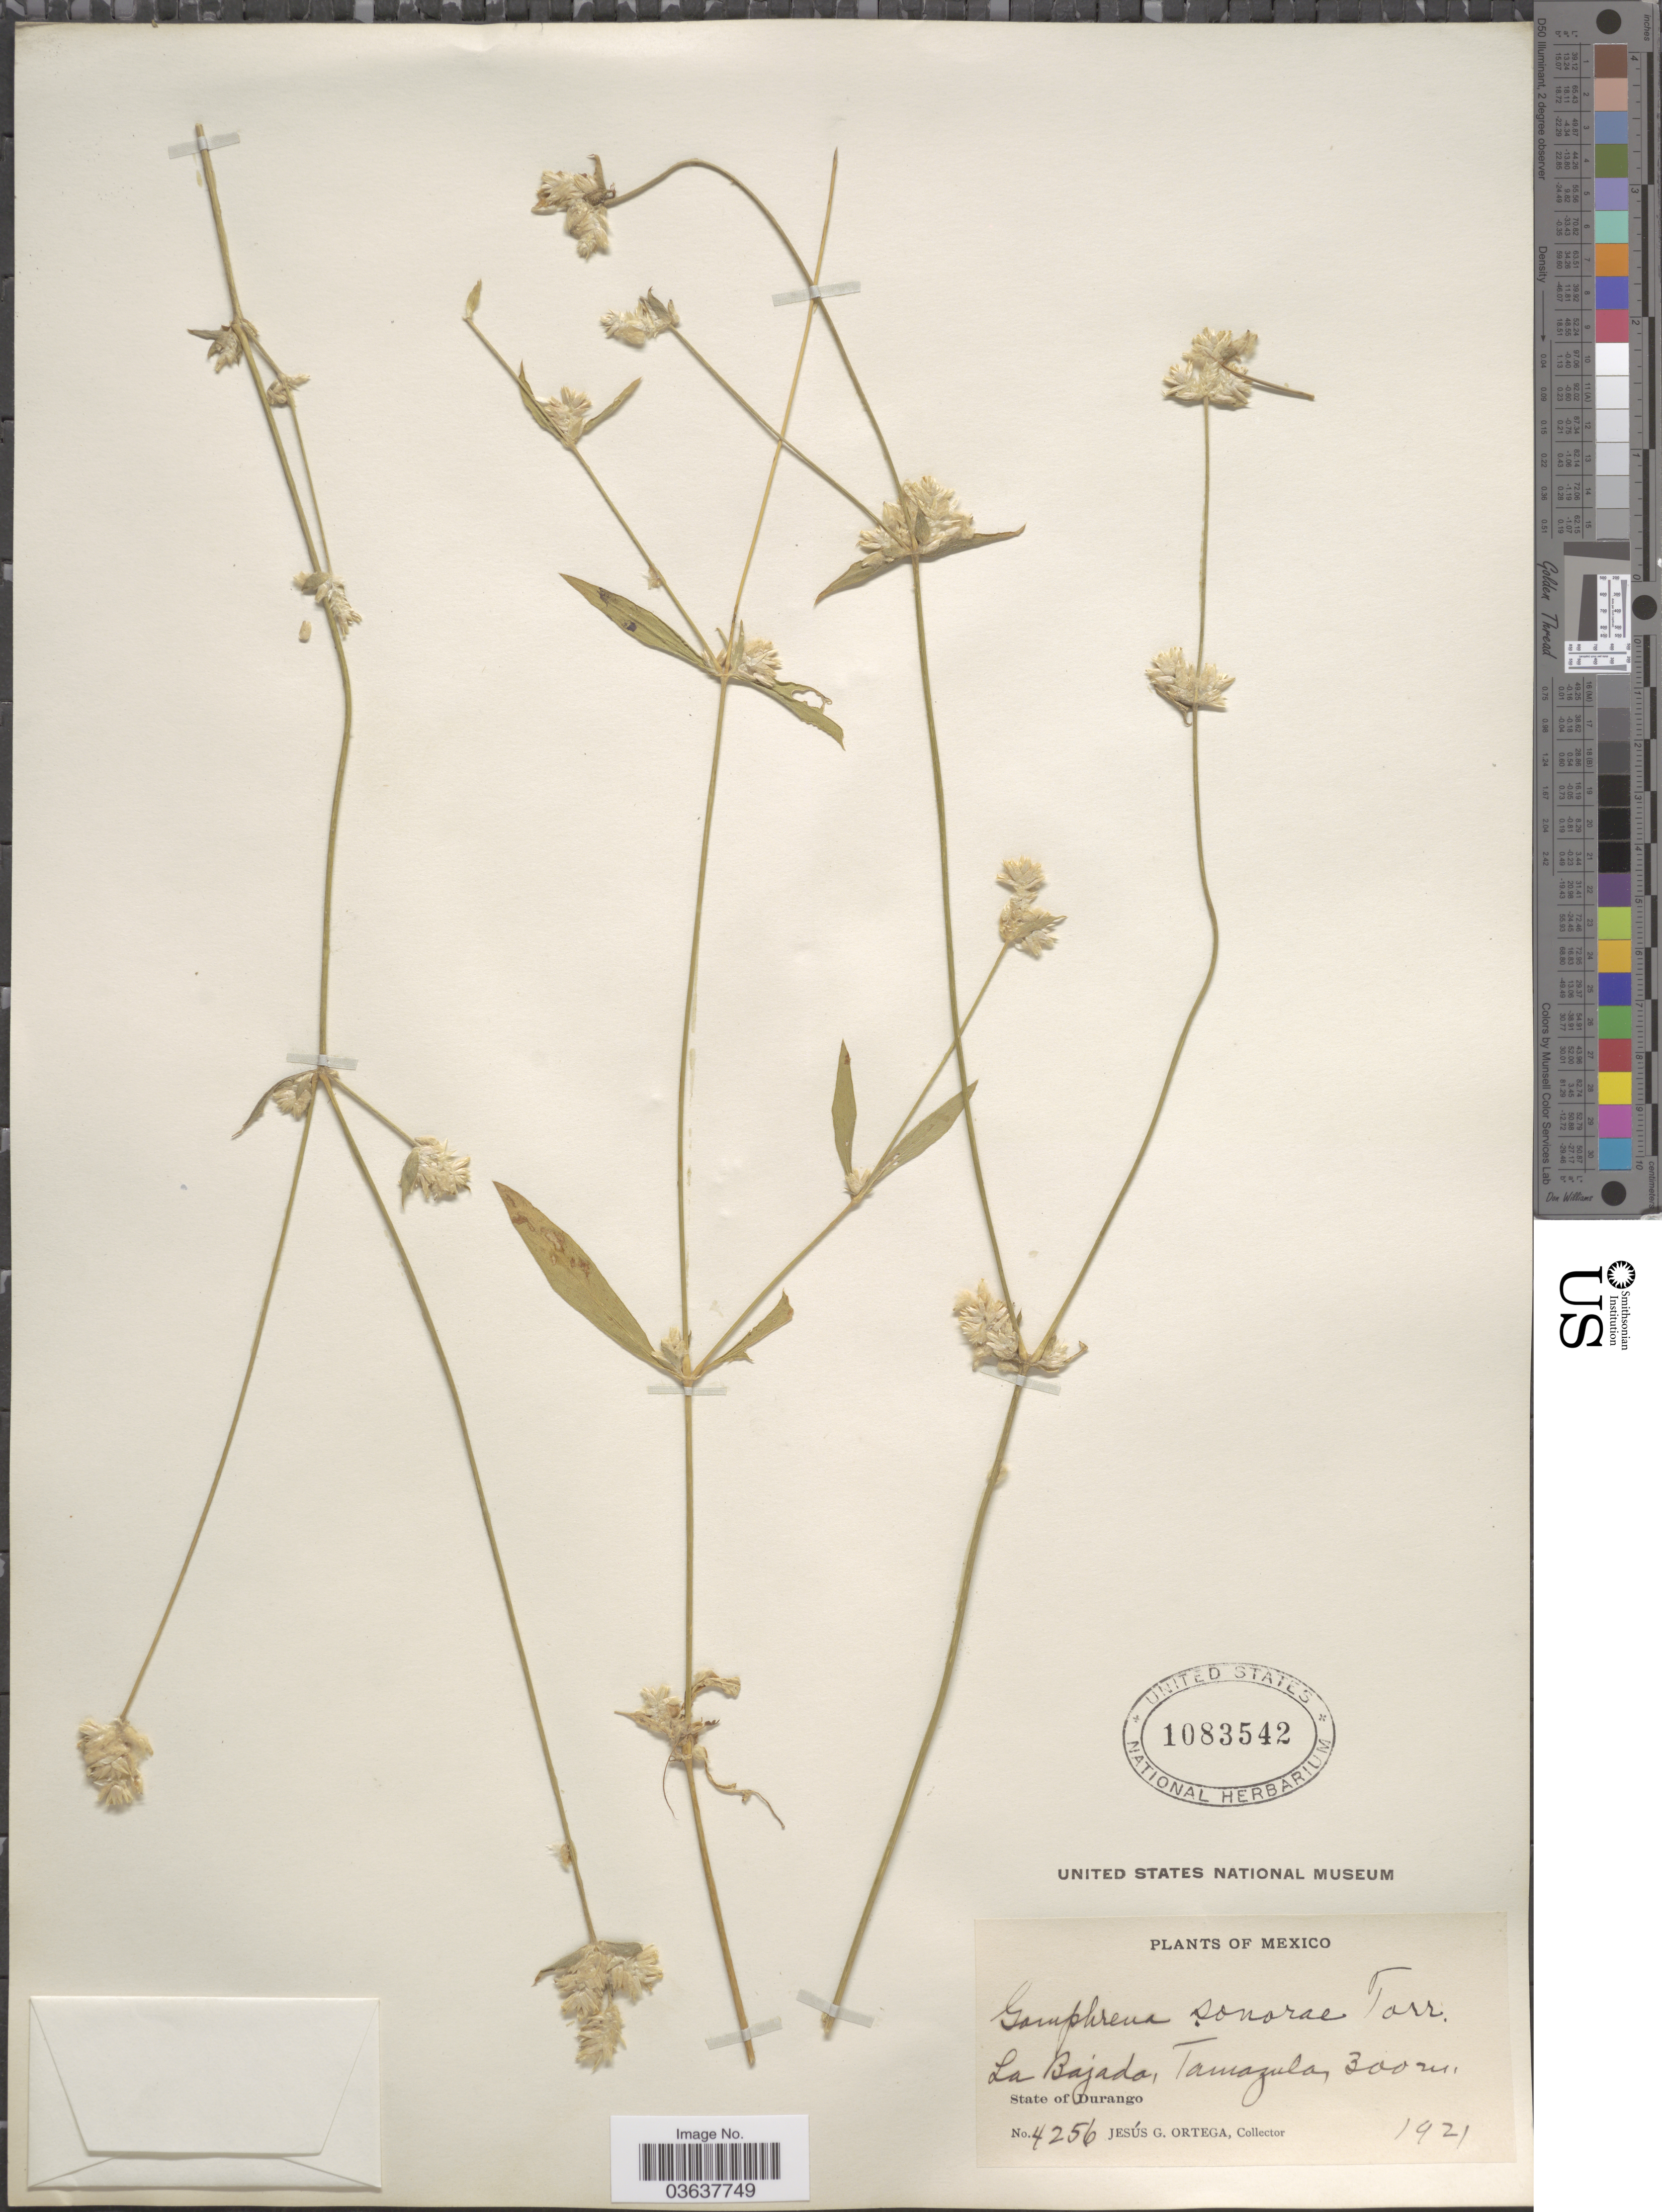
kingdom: Plantae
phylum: Tracheophyta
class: Magnoliopsida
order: Caryophyllales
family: Amaranthaceae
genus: Gomphrena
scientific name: Gomphrena sonorae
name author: Torr. in Emory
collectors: J. Ortega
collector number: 4256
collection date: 1921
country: Mexico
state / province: Durango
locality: La Bajada, Tamazula.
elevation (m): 300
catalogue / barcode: US 1083542